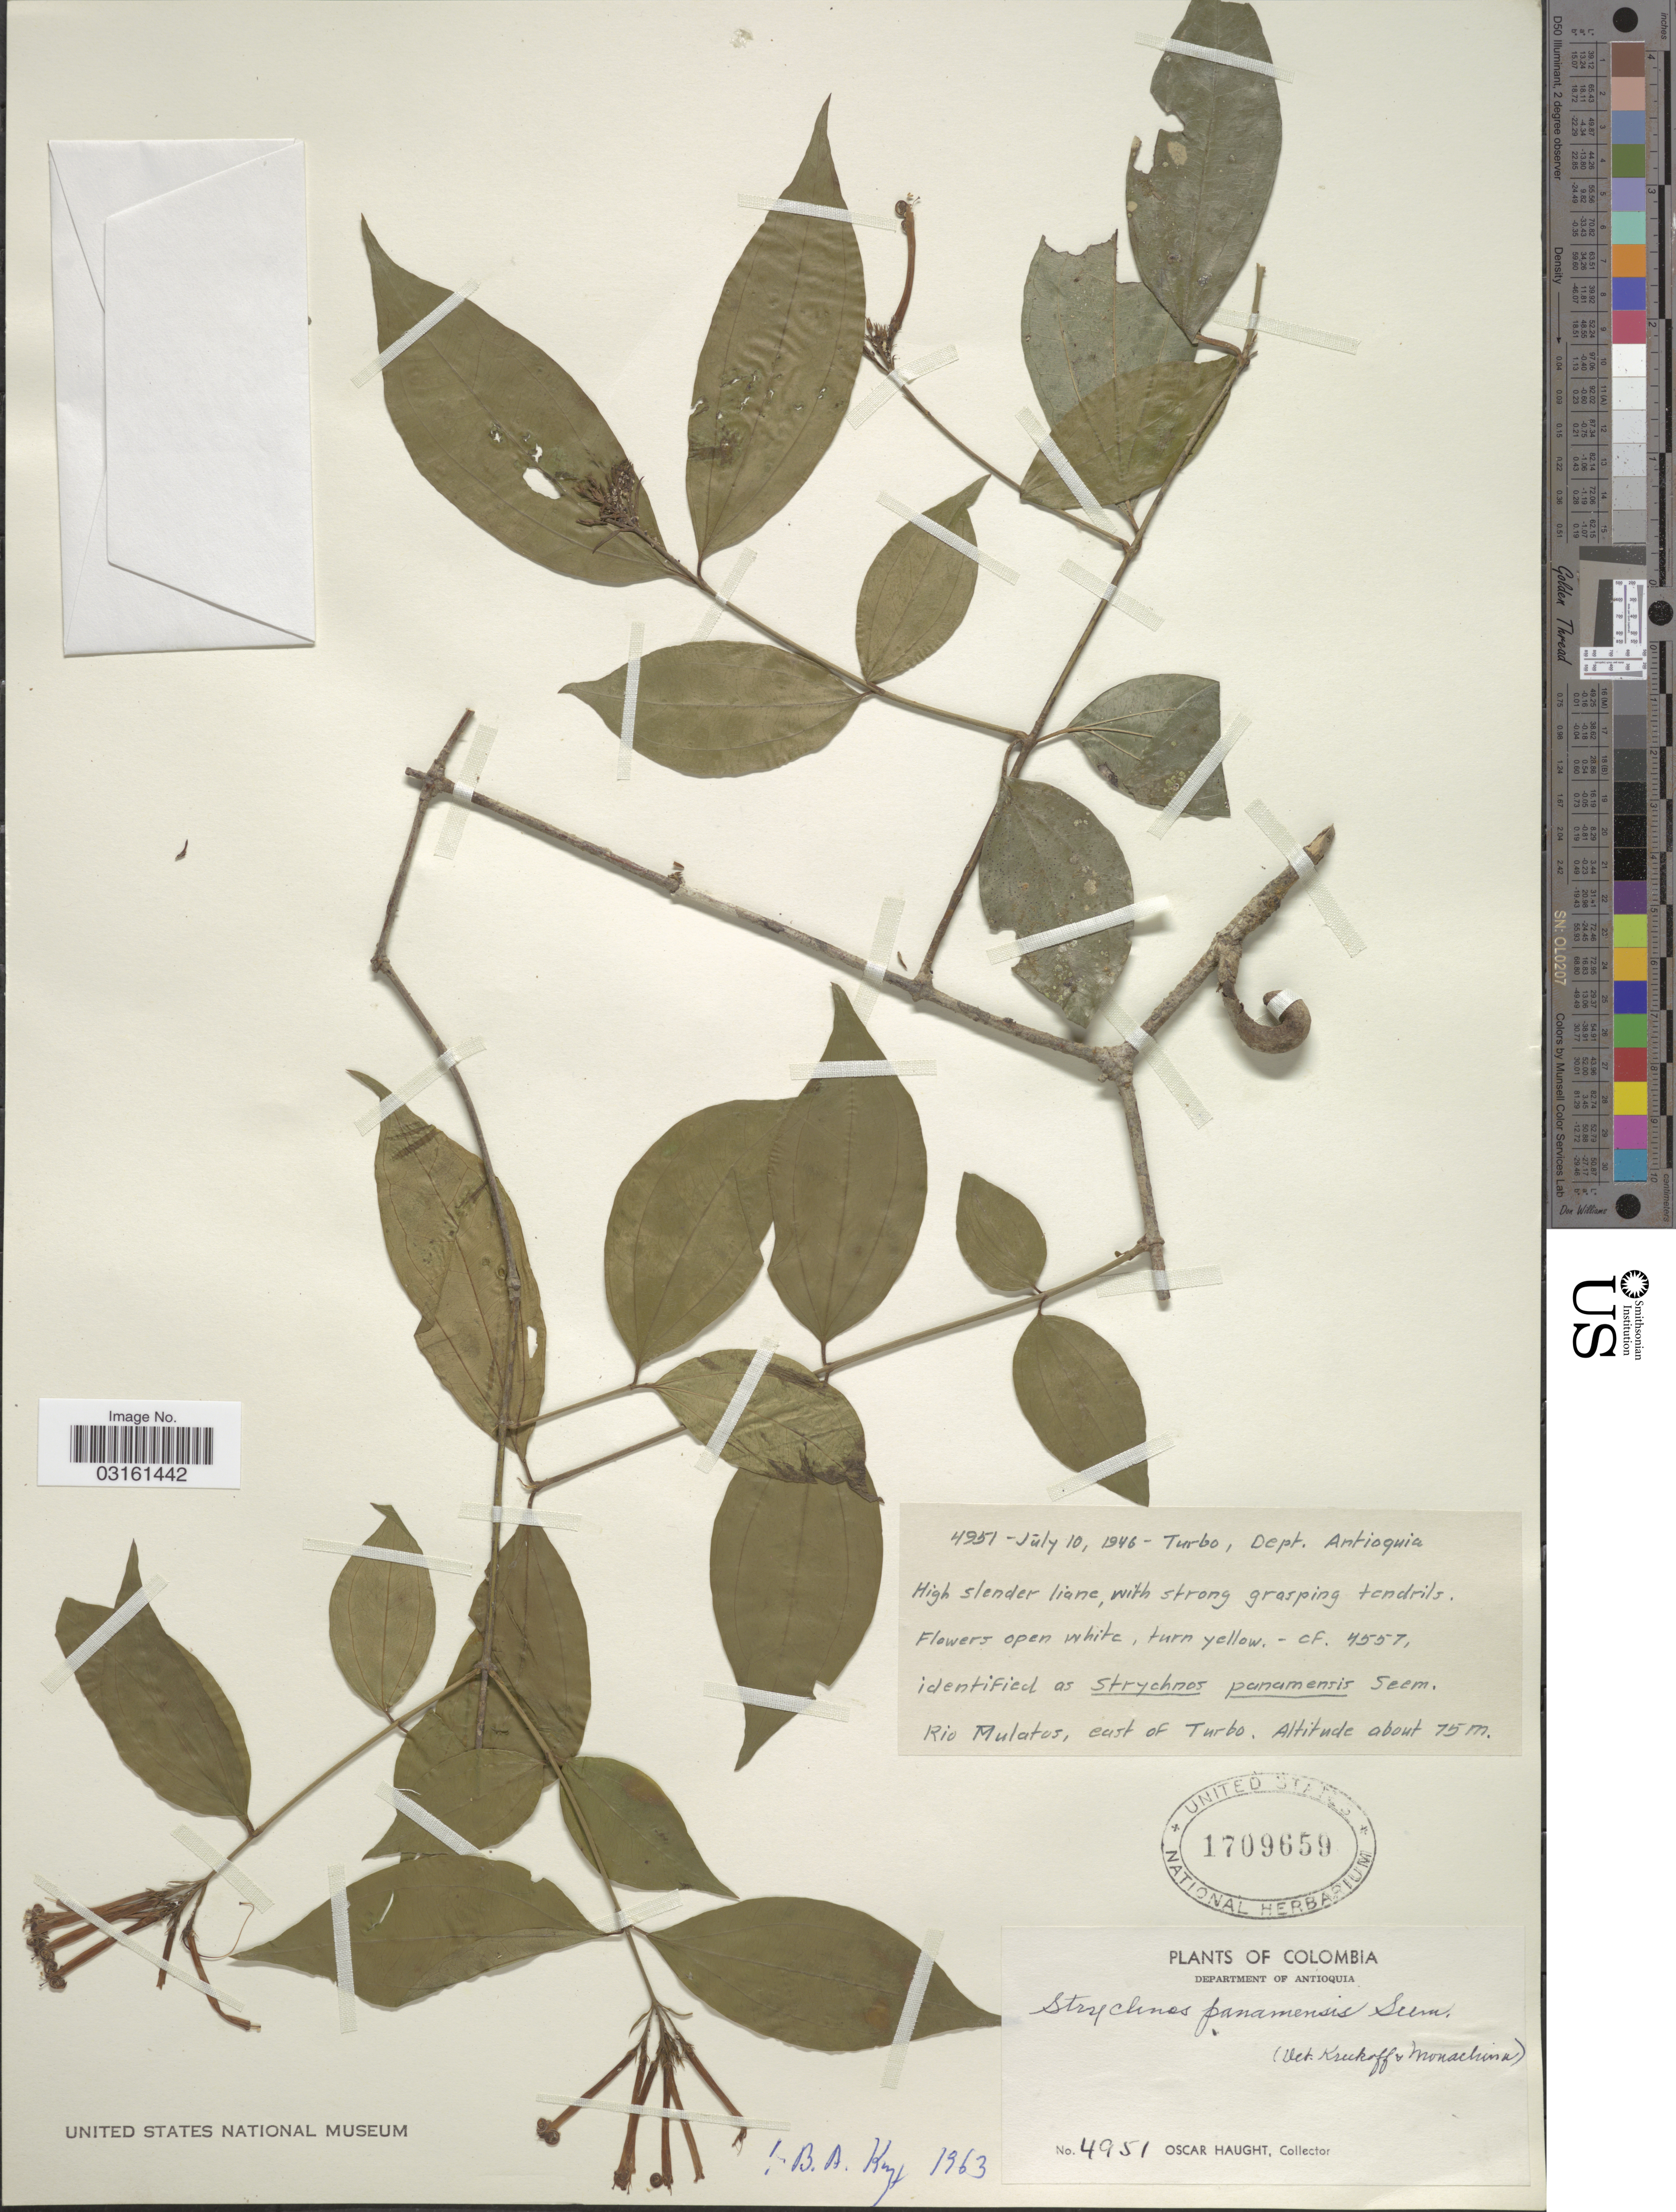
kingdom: Plantae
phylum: Tracheophyta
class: Magnoliopsida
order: Gentianales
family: Loganiaceae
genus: Strychnos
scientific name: Strychnos panamensis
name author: Seem.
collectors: O. L. Haught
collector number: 4951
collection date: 1946-07-10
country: Colombia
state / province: Antioquia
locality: Department of Antioquia, Turbo. Rio Mulatos, east of Turbo.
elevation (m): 75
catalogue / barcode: US 1709659